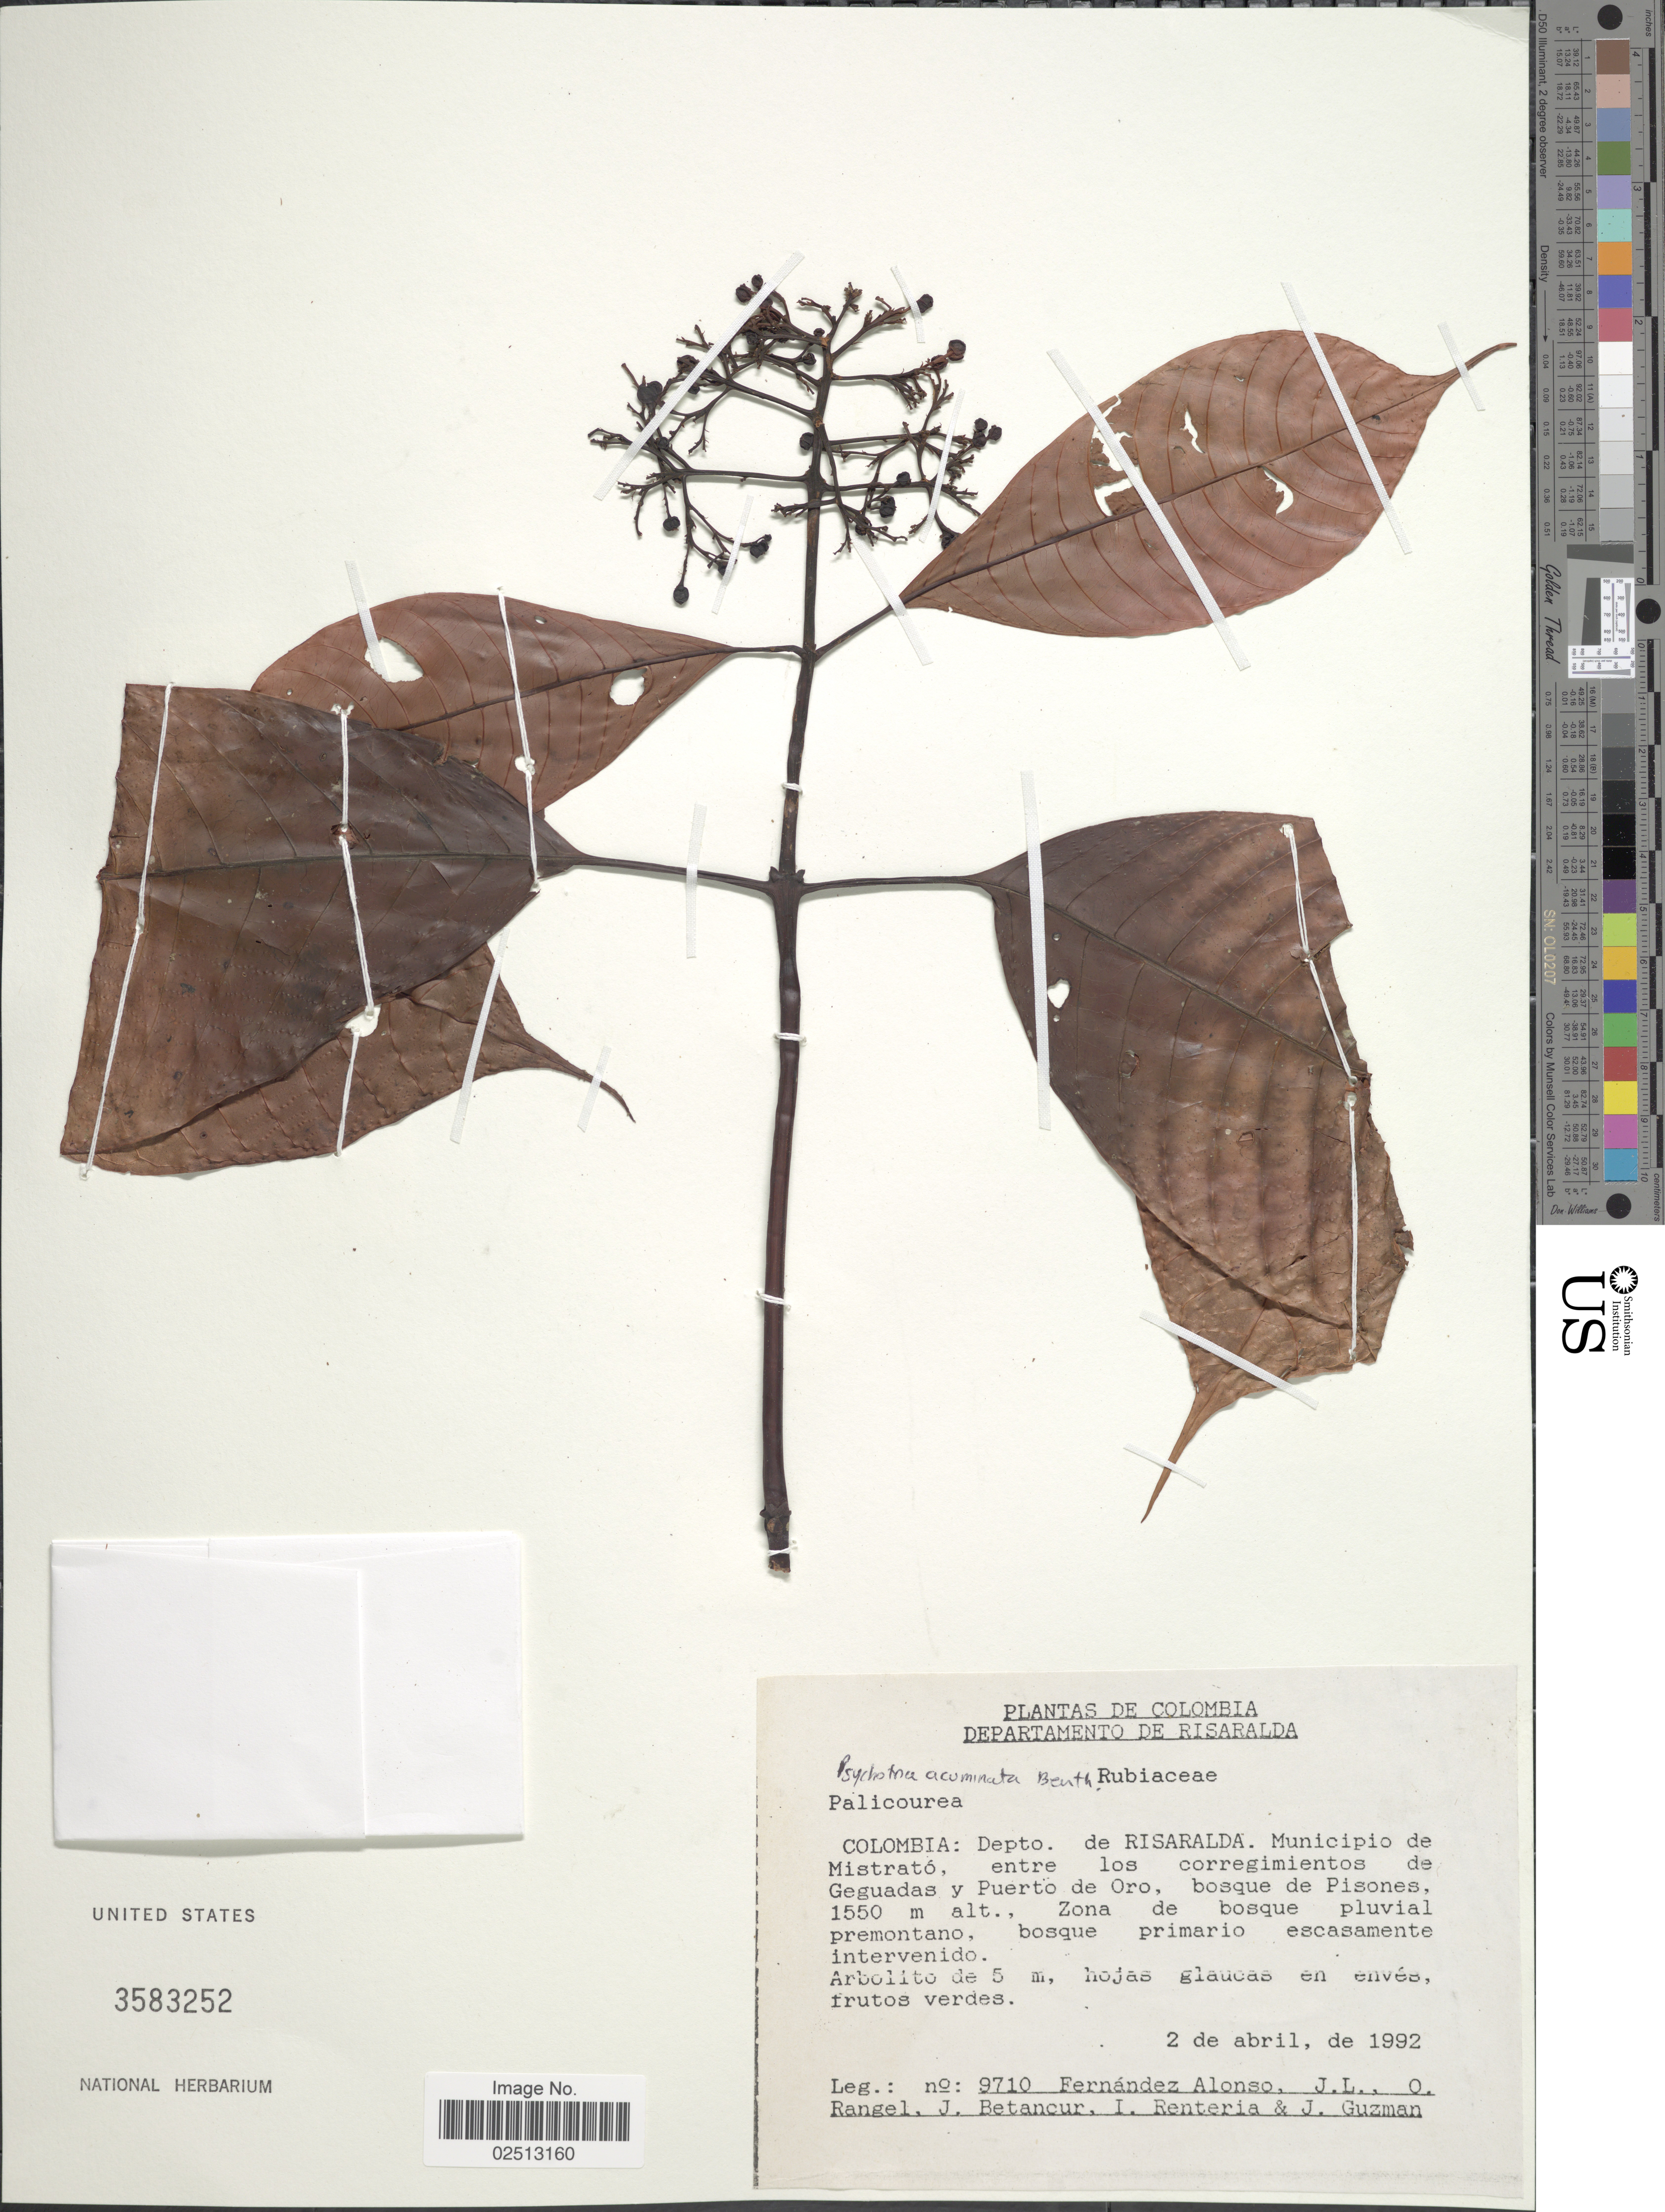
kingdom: Plantae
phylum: Tracheophyta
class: Magnoliopsida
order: Gentianales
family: Rubiaceae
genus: Psychotria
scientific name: Psychotria acuminata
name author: Benth.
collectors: J. L. Fernández-Alonso, O. Rangel, J. Betancur, I. Renteria & J. Guzman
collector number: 9710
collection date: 1992-04-02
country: Colombia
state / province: Risaralda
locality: Colombia: Depto, de Risaralda. Municipio de Mistrato, entre los corregimientos de Geguadas y Puerto de Oro.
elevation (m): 1550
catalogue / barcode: US 3583252